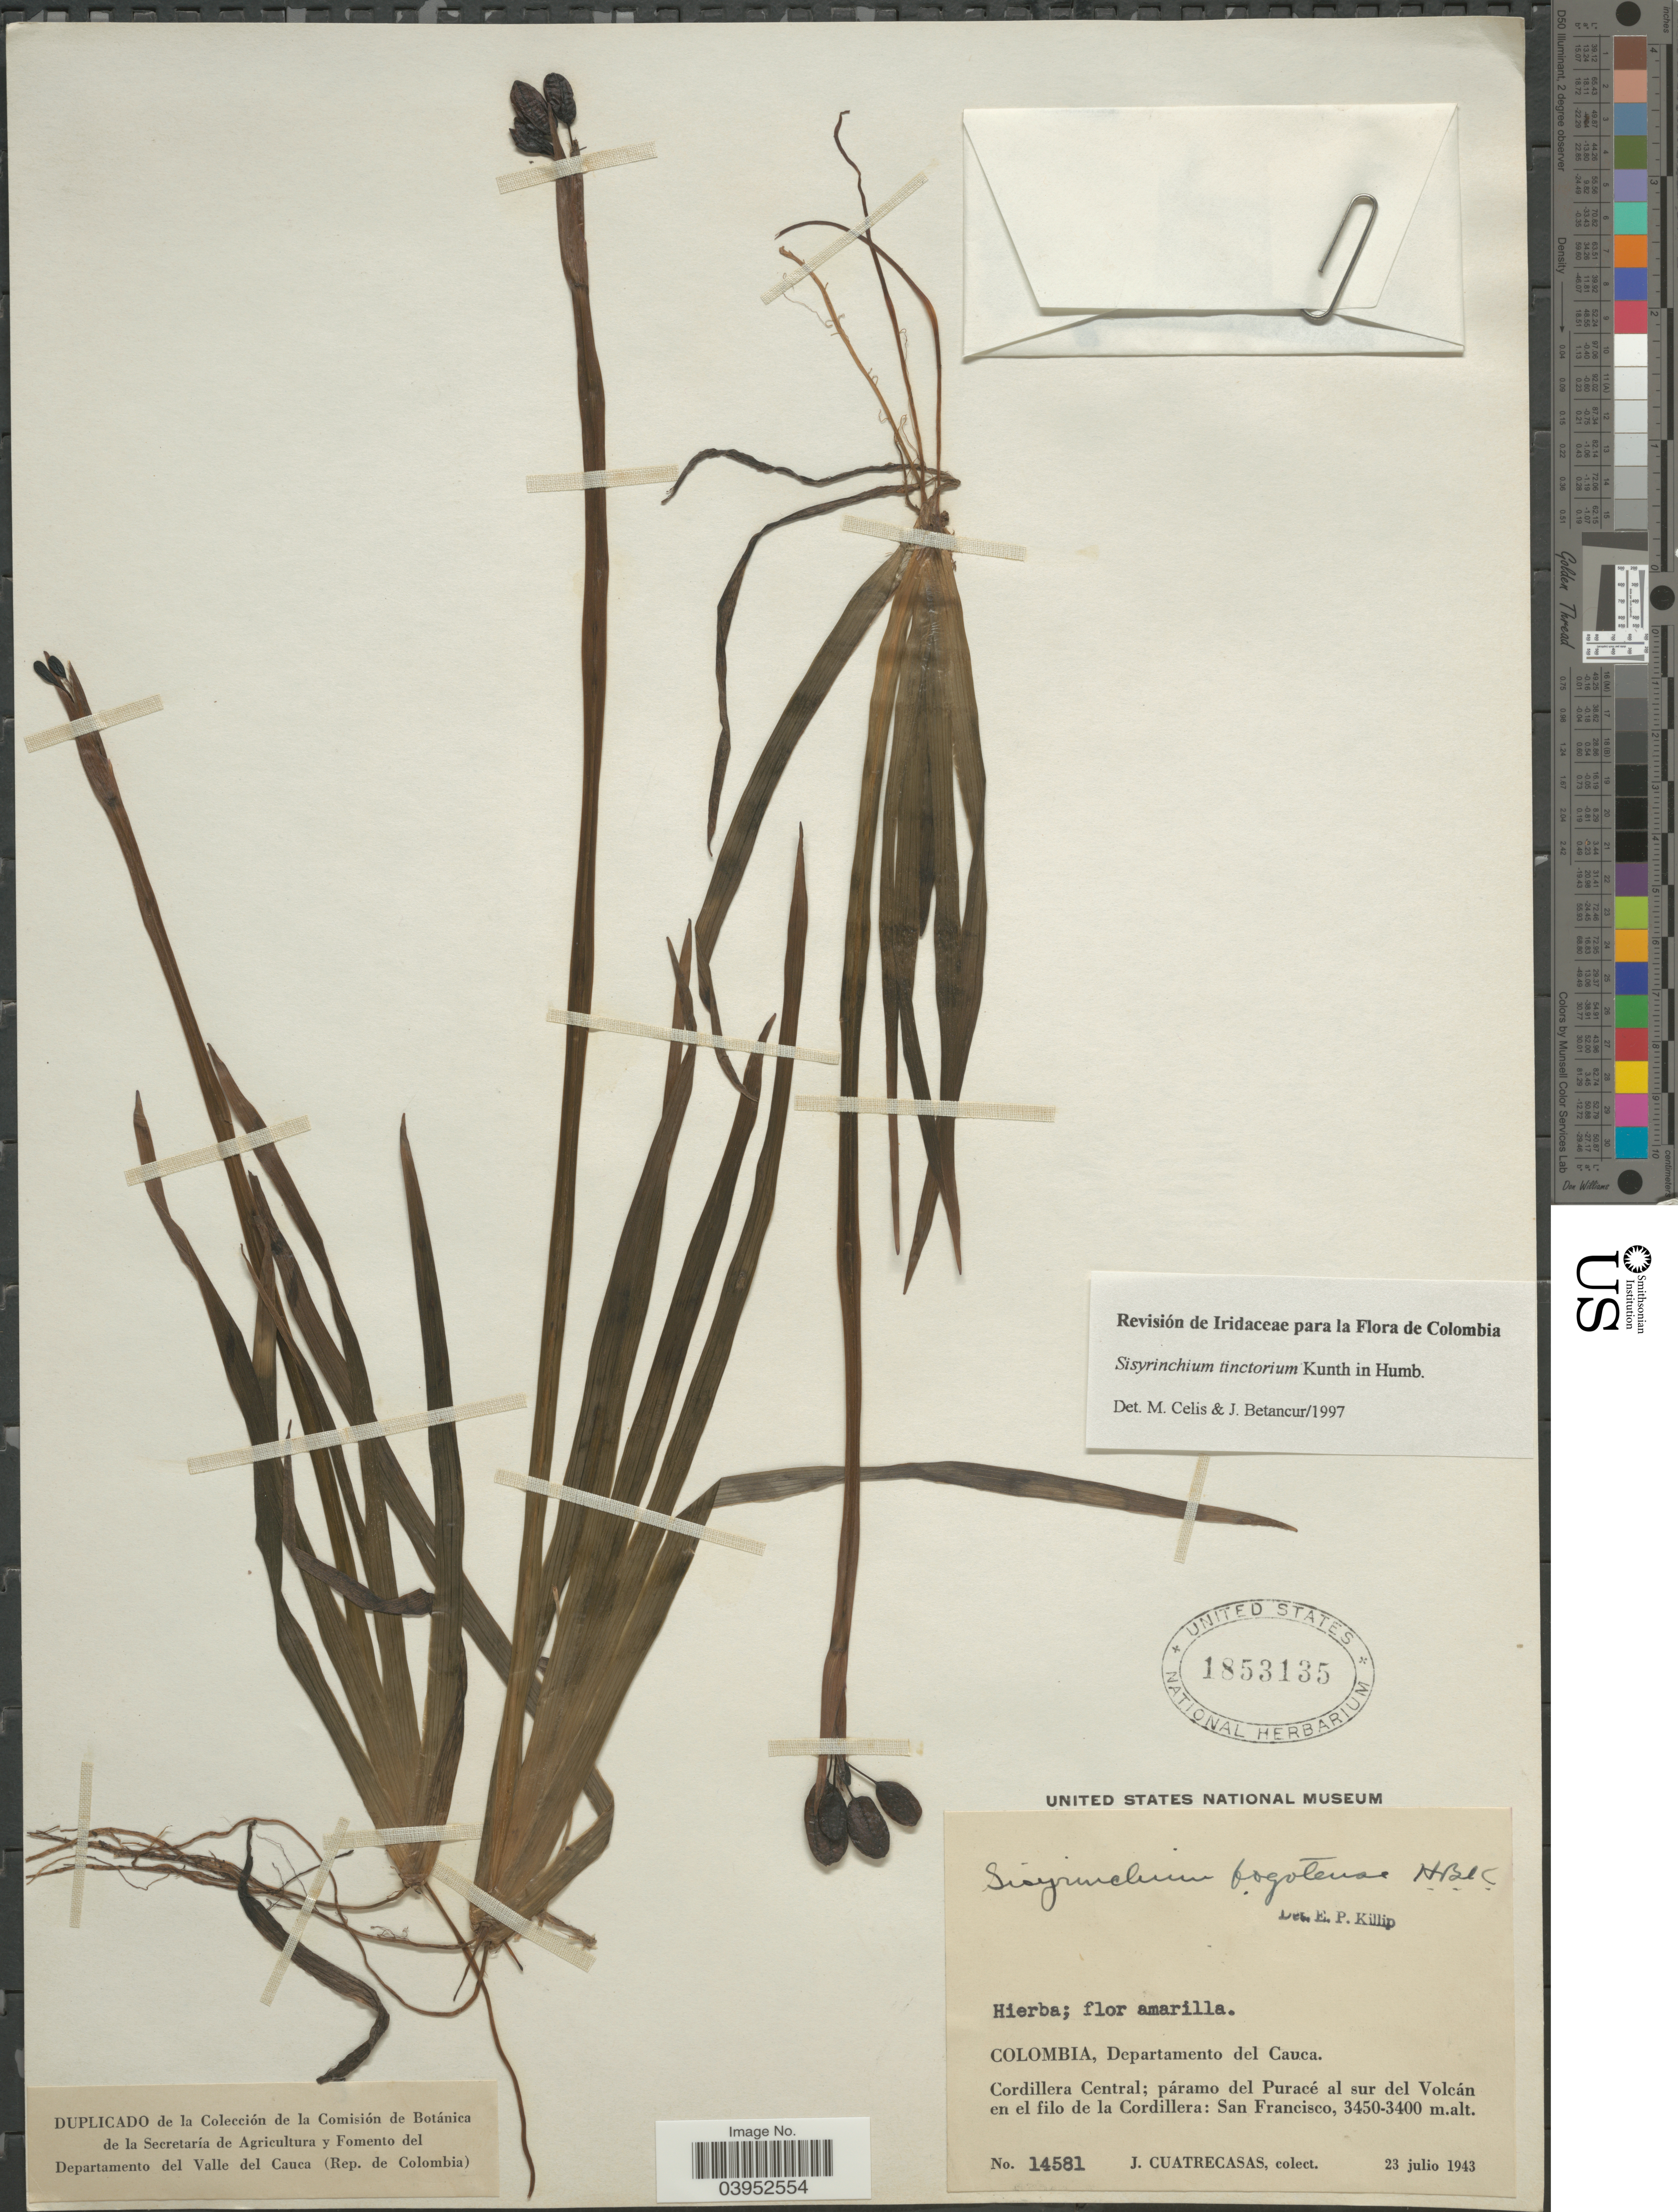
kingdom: Plantae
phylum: Tracheophyta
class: Liliopsida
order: Asparagales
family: Iridaceae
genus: Sisyrinchium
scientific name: Sisyrinchium tinctorium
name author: Kunth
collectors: J. Cuatrecasas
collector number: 14581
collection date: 1943-07-23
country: Colombia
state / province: Cauca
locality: Departamento del Cauca. Cordillera Central: páramo del Puracé al sur del Volcán en el filo de la Cordillera: San Francisco.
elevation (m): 3400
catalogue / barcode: US 1853135